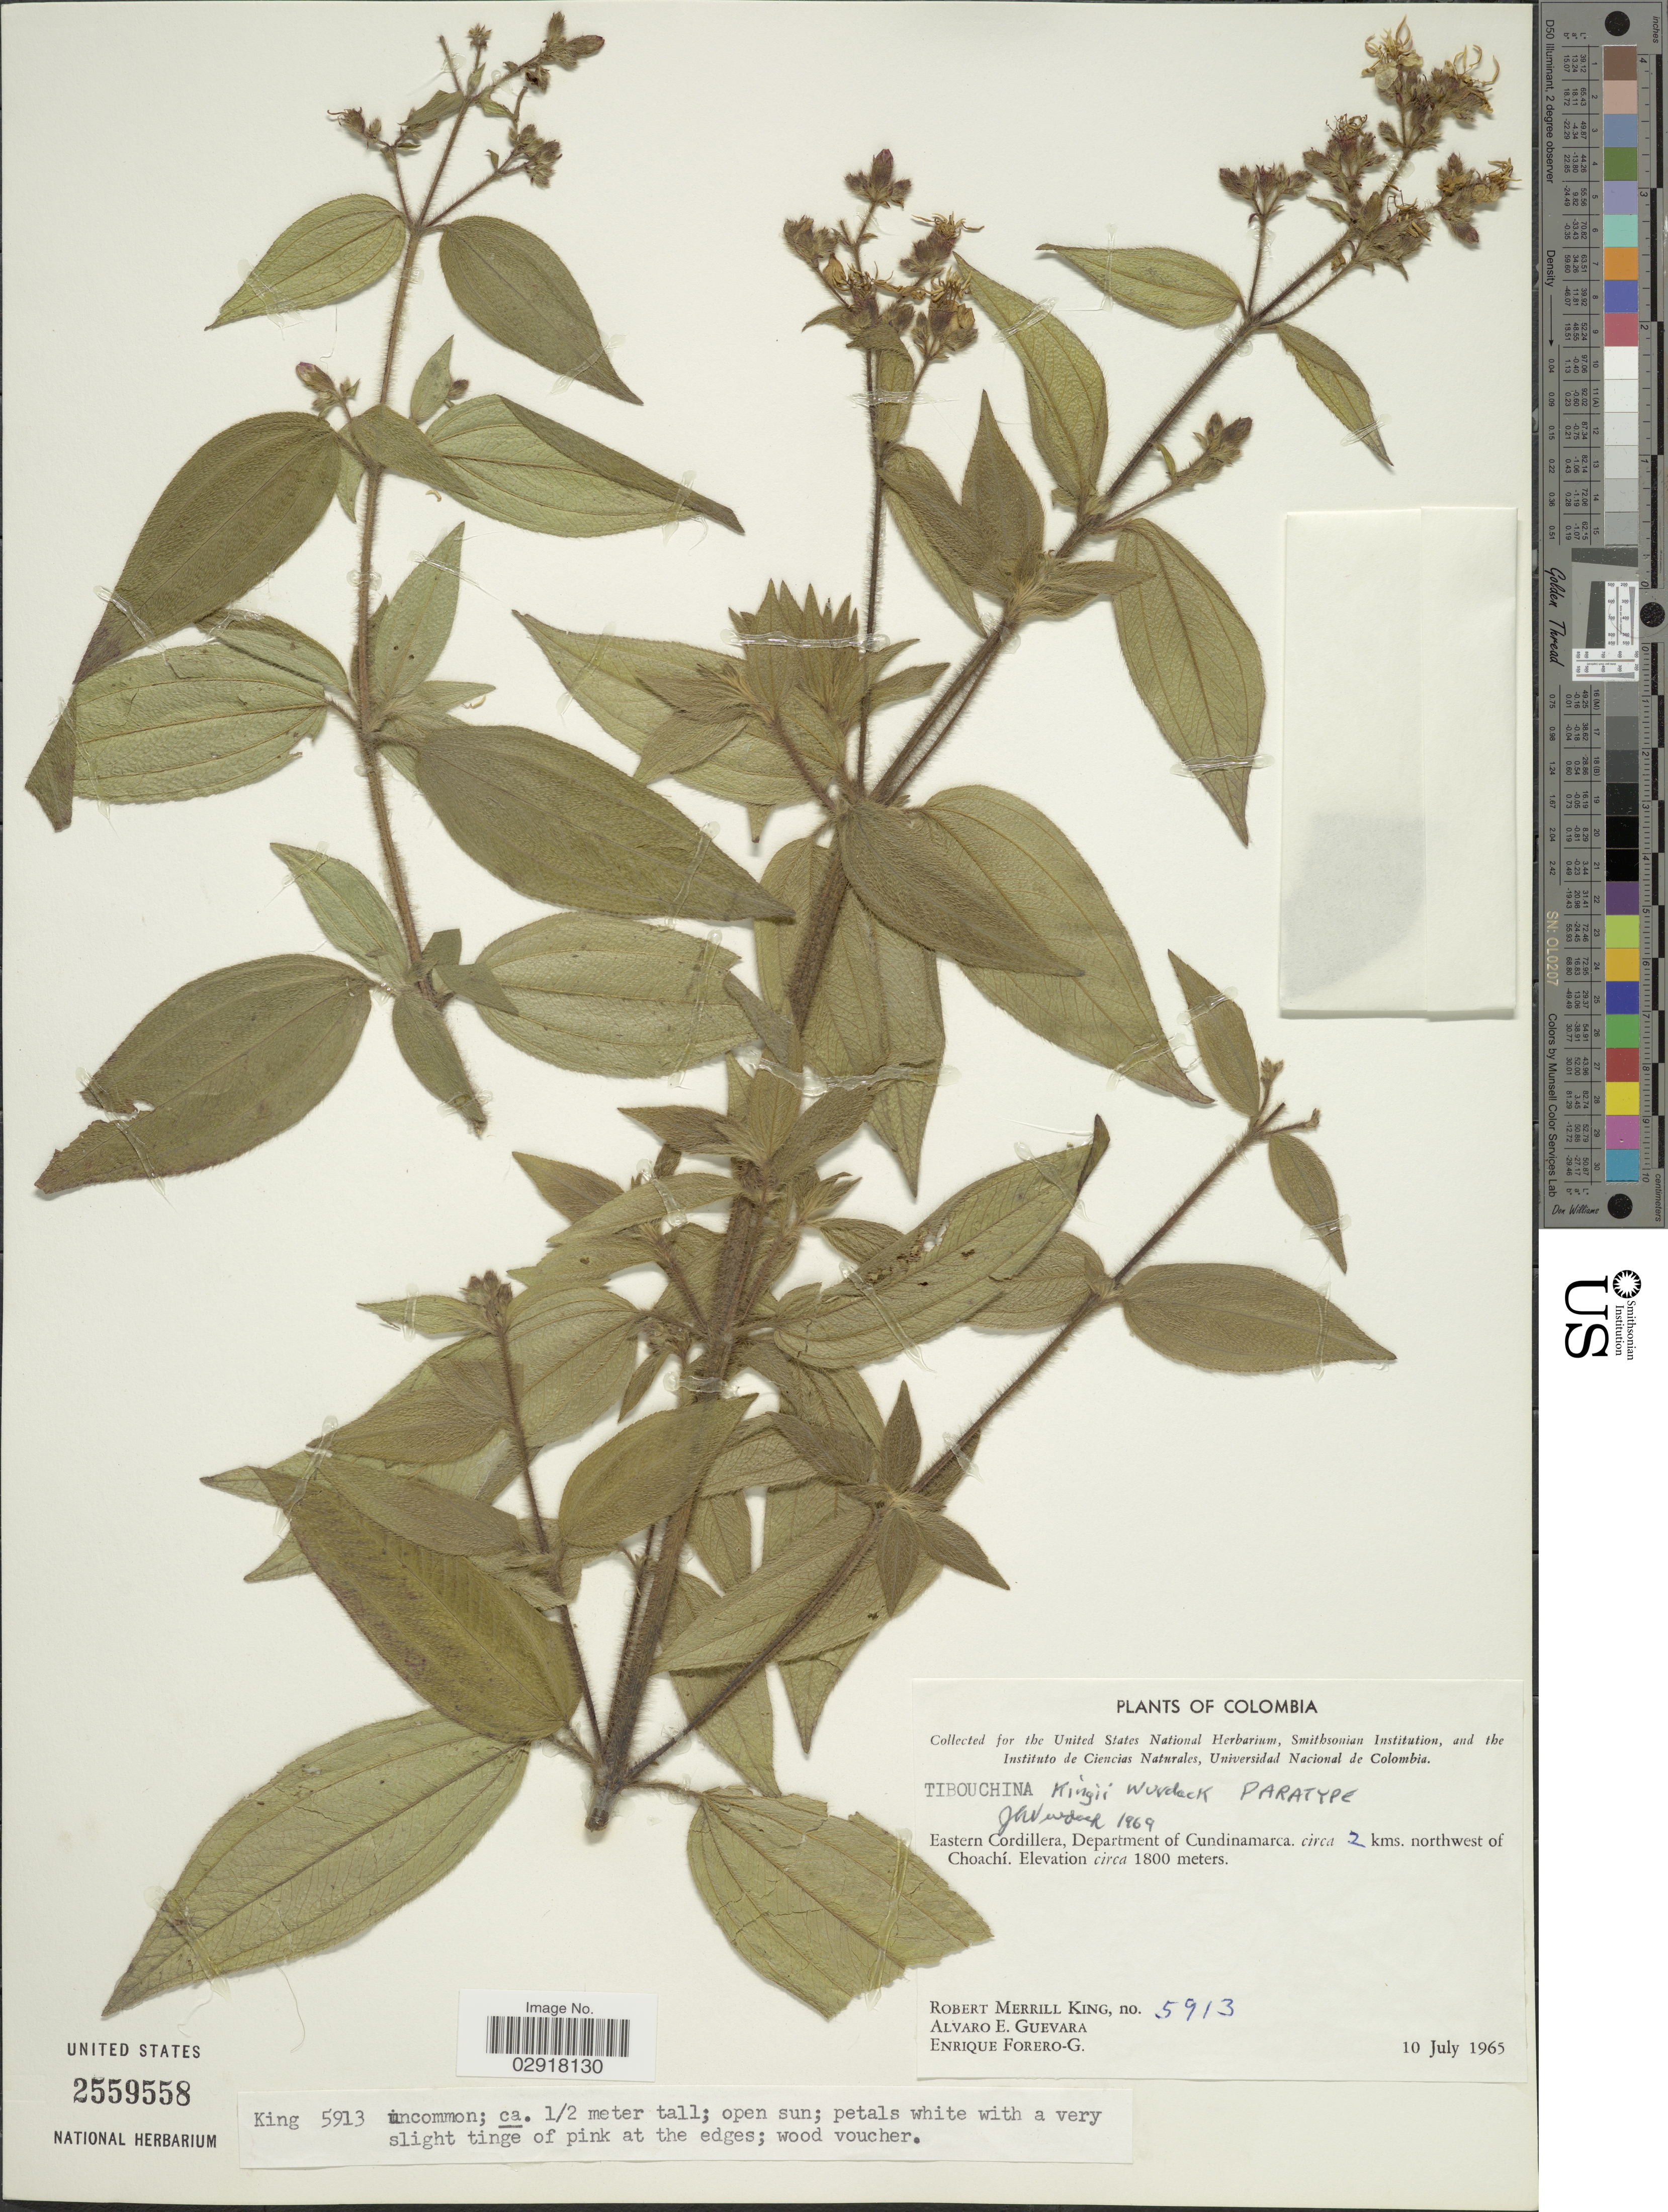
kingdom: Plantae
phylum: Tracheophyta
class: Magnoliopsida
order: Myrtales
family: Melastomataceae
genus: Chaetogastra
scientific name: Chaetogastra kingii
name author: (Wurdack) P.J.F. Guim. & Michelang.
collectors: R. M. King, A. E. Guevara & E. Forero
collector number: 5913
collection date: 1965-07-10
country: Colombia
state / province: Cundinamarca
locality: Eastern Cordillera, Department of Cundinamarca, circa 2 kms. northwest of Choachí.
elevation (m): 1800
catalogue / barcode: US 2559558